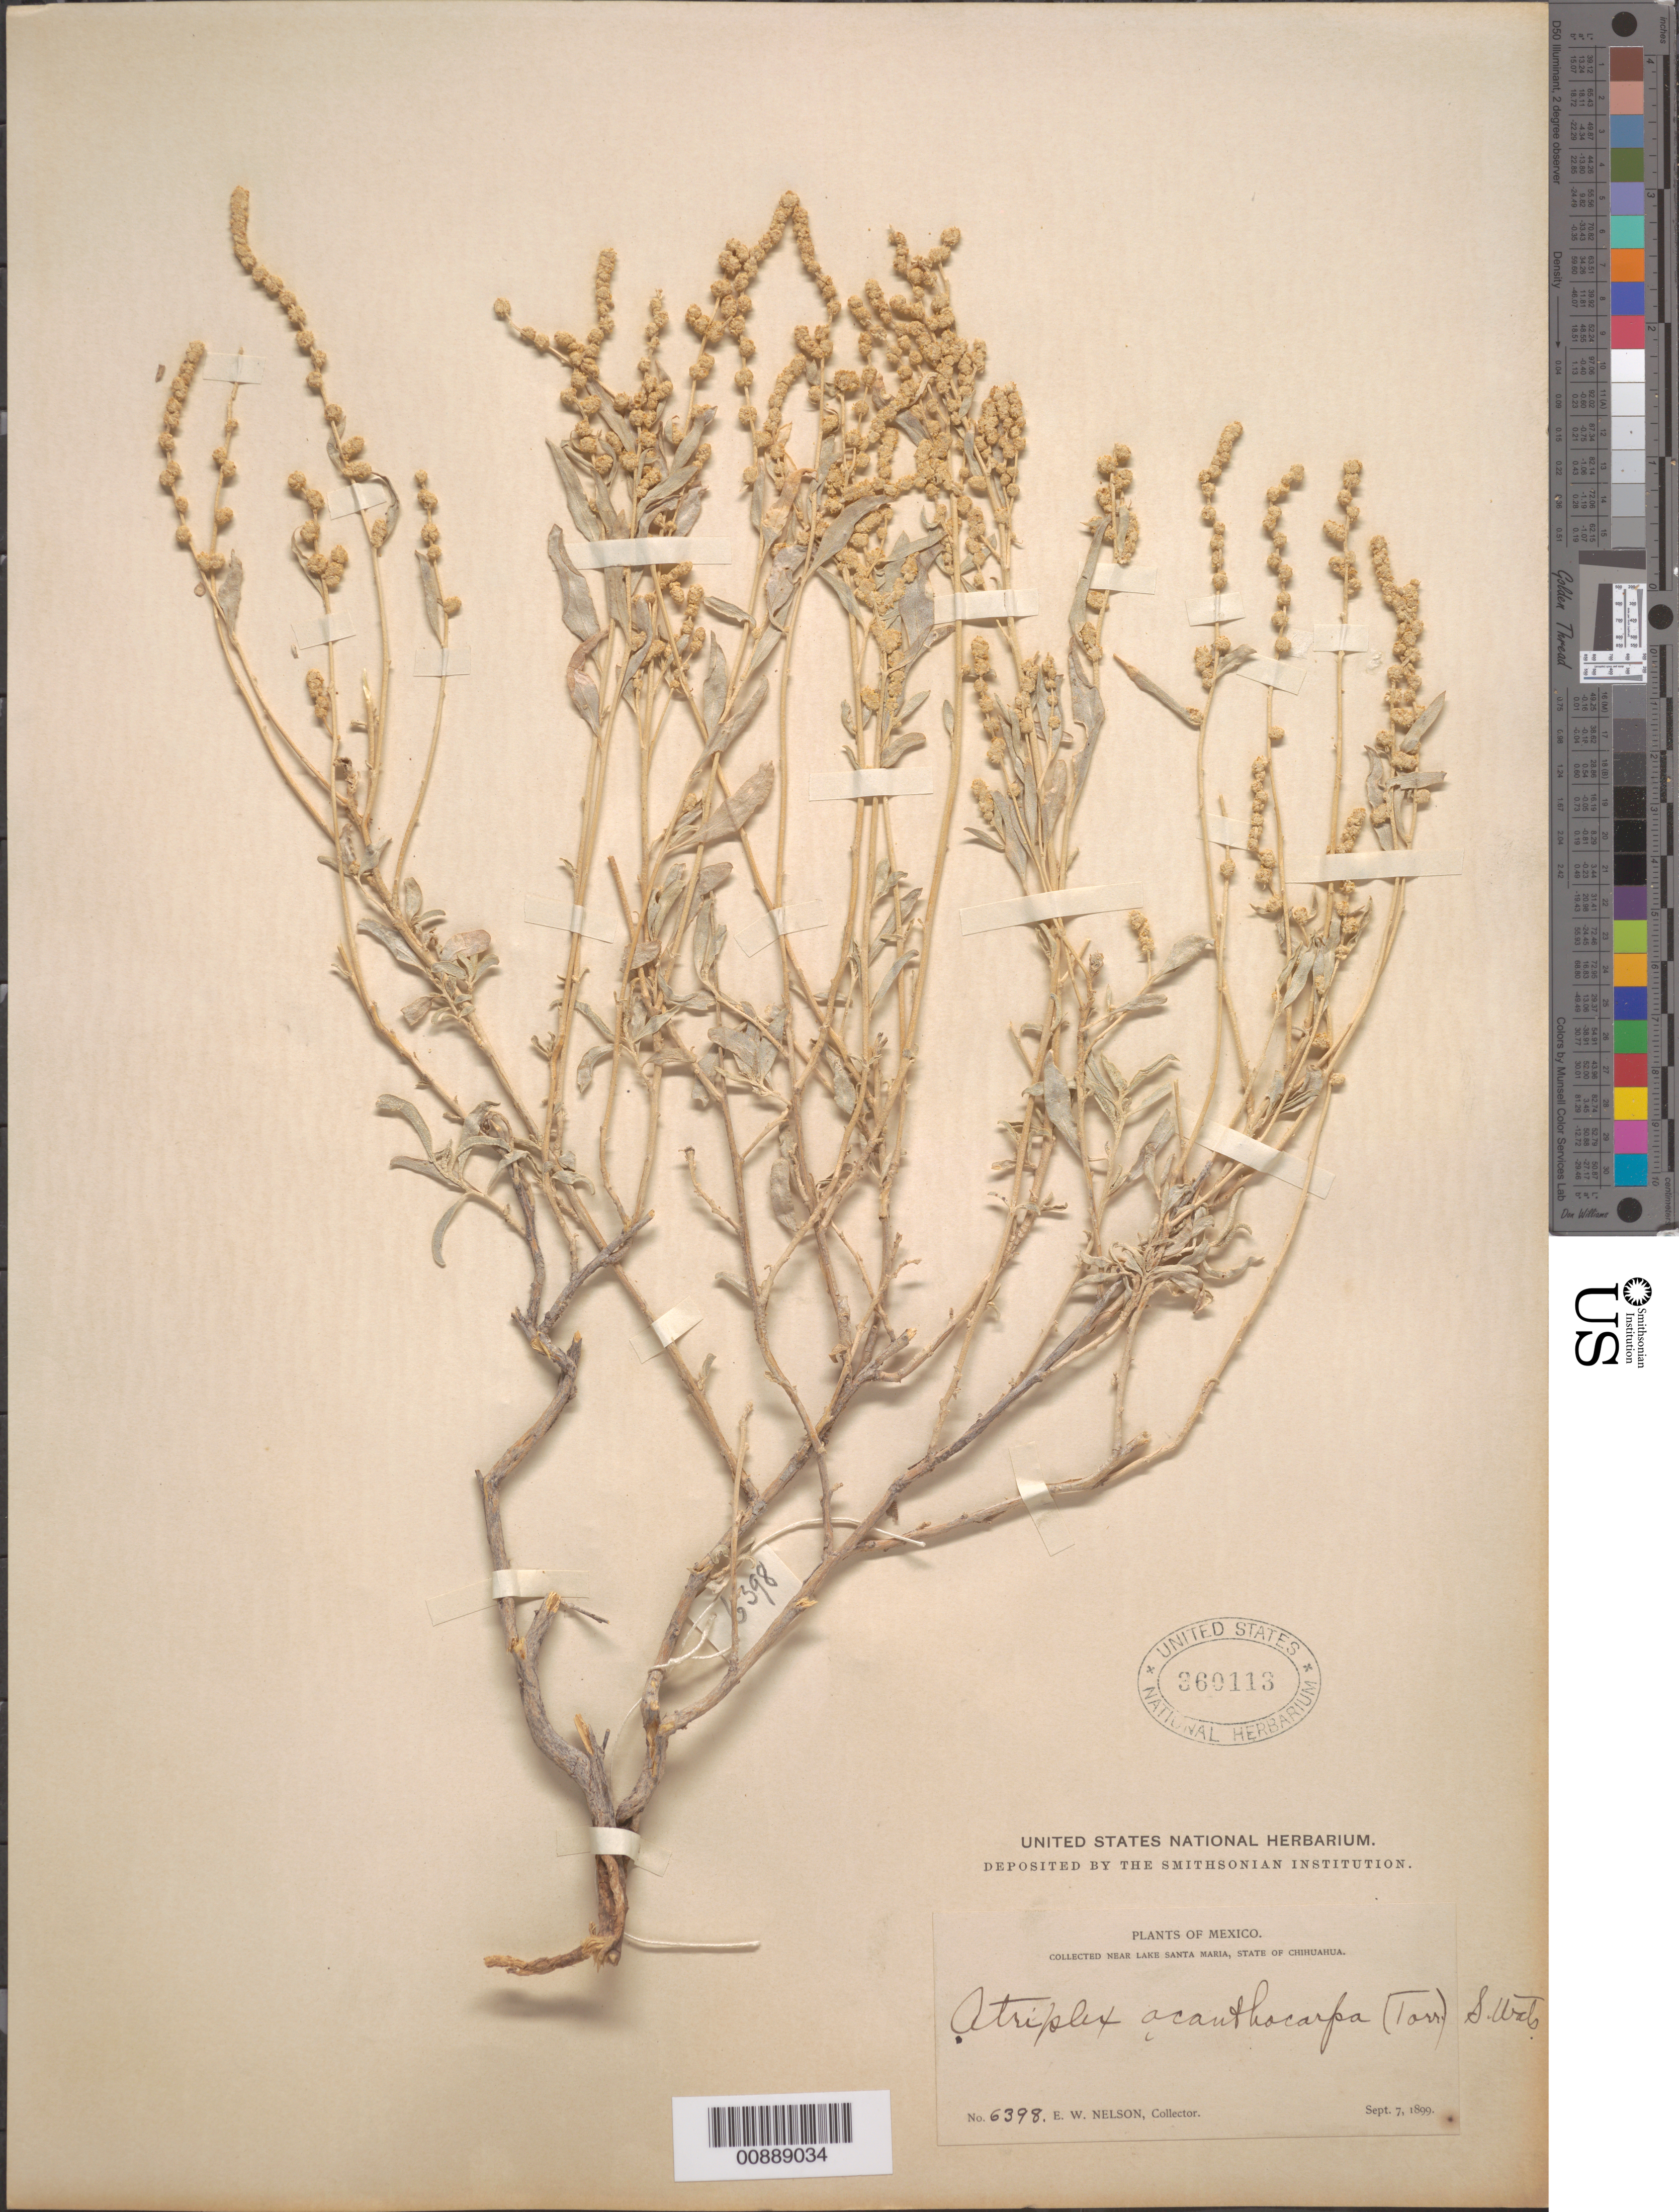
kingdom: Plantae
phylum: Tracheophyta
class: Magnoliopsida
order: Caryophyllales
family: Amaranthaceae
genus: Atriplex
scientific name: Atriplex acanthocarpa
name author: (Torr.) S. Watson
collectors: E. W. Nelson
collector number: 6398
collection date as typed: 07 Sep 1899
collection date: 1899-09-07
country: Mexico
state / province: Chihuahua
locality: Near Lake Santa María, Chihuahua.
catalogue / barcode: US 360113